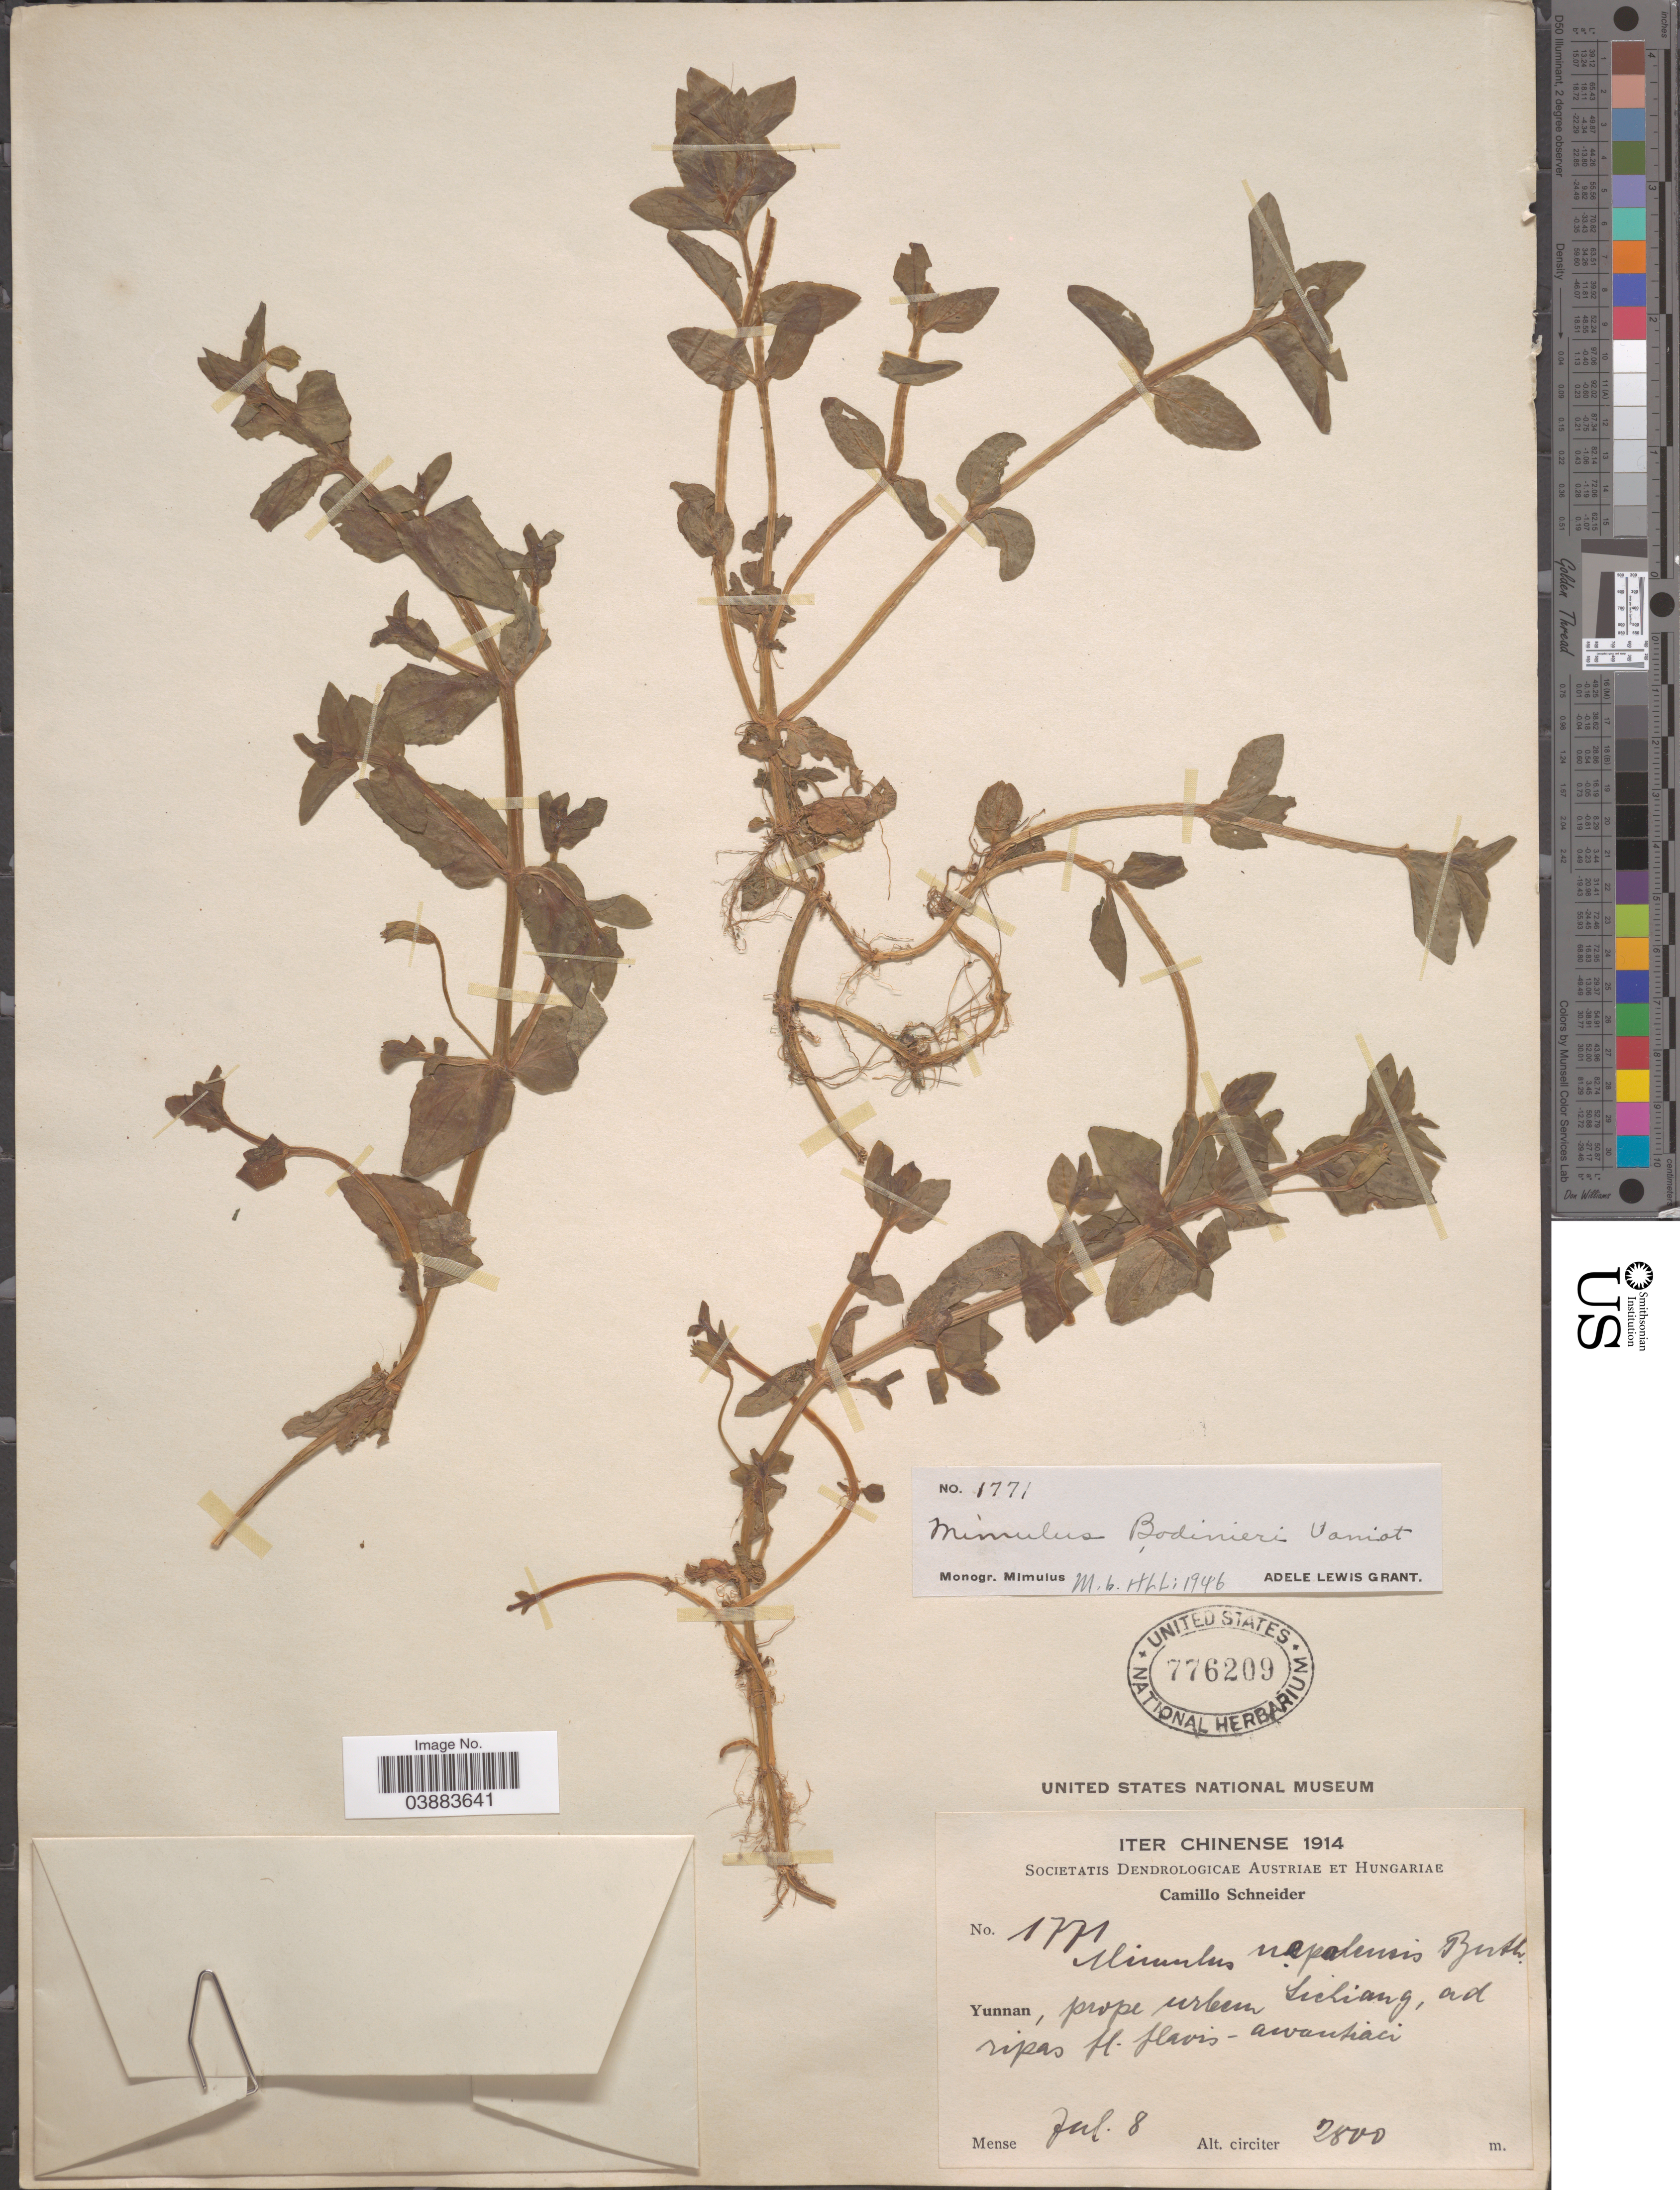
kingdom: Plantae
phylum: Tracheophyta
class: Magnoliopsida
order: Lamiales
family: Phrymaceae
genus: Mimulus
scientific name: Mimulus bodinieri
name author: Vaniot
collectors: C. K. Schneider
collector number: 1711*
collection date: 1914-07-08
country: China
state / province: Yunnan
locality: Prope urbun Sichiang.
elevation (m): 2800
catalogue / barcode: US 776209